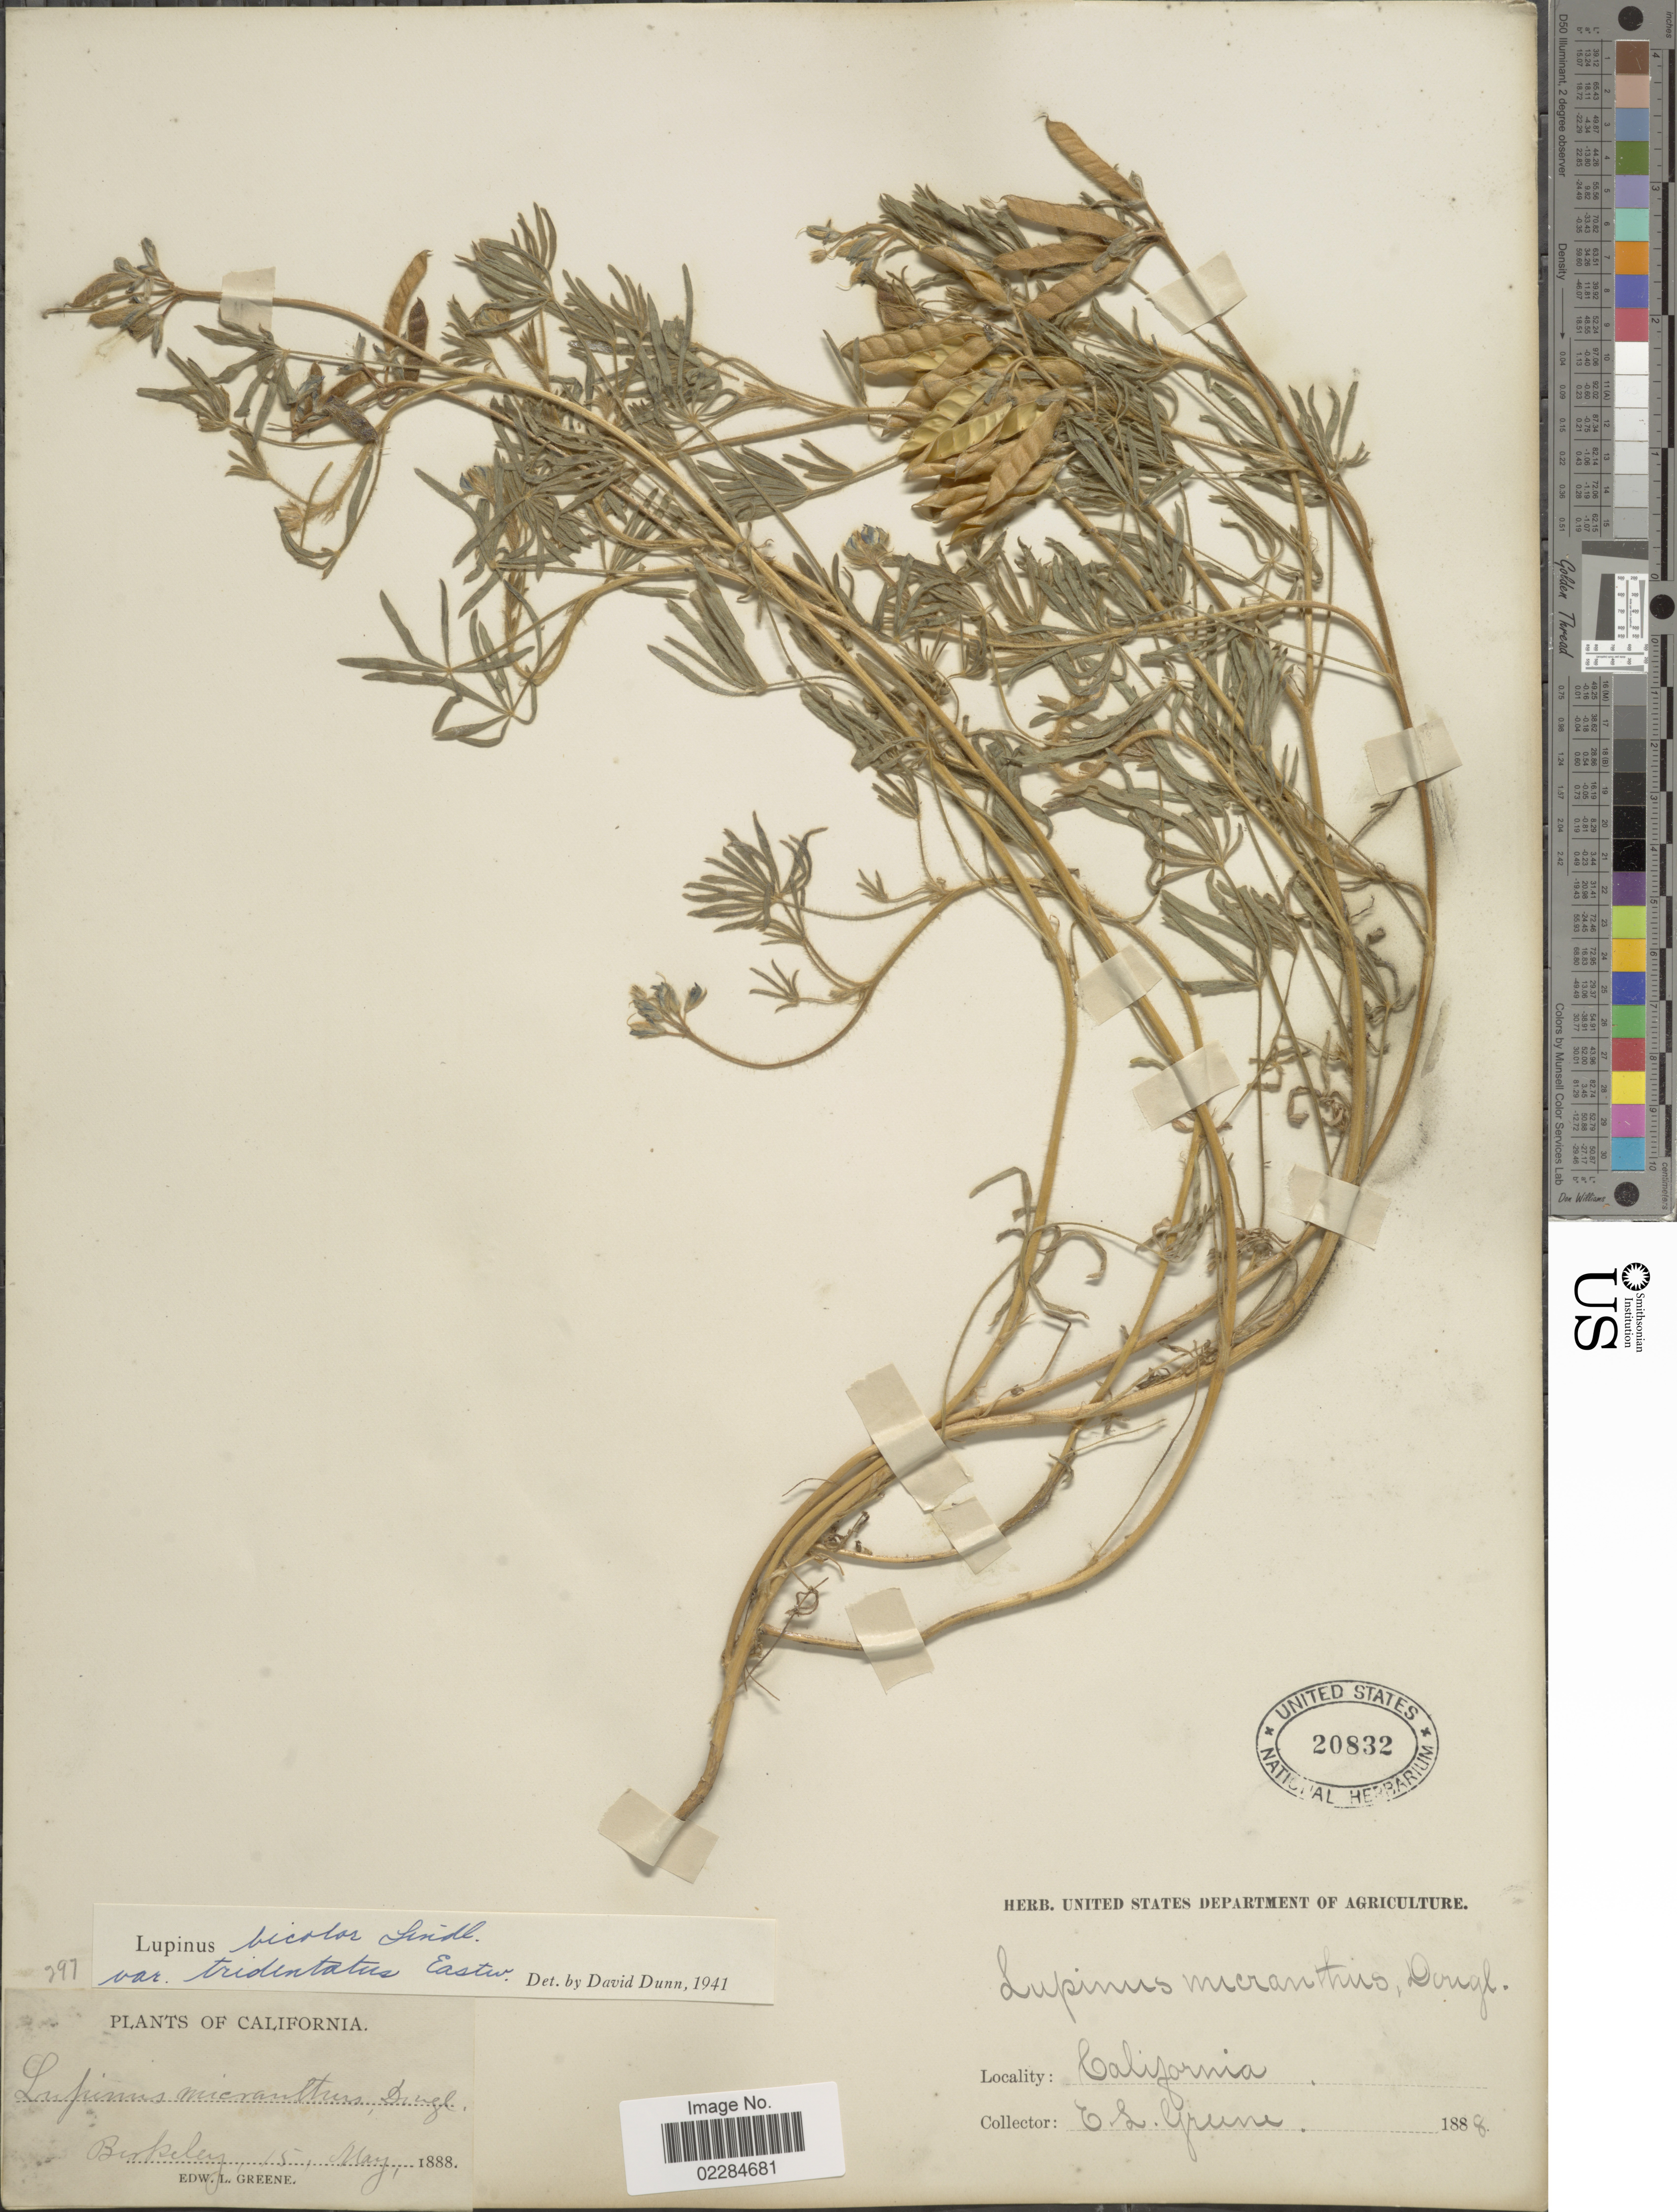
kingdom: Plantae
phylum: Tracheophyta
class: Magnoliopsida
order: Fabales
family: Fabaceae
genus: Lupinus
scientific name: Lupinus bicolor var. tridentatus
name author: Lindl.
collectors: E. L. Greene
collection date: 1888-05-15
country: United States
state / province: California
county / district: Alameda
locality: Berkeley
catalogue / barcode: US 20832